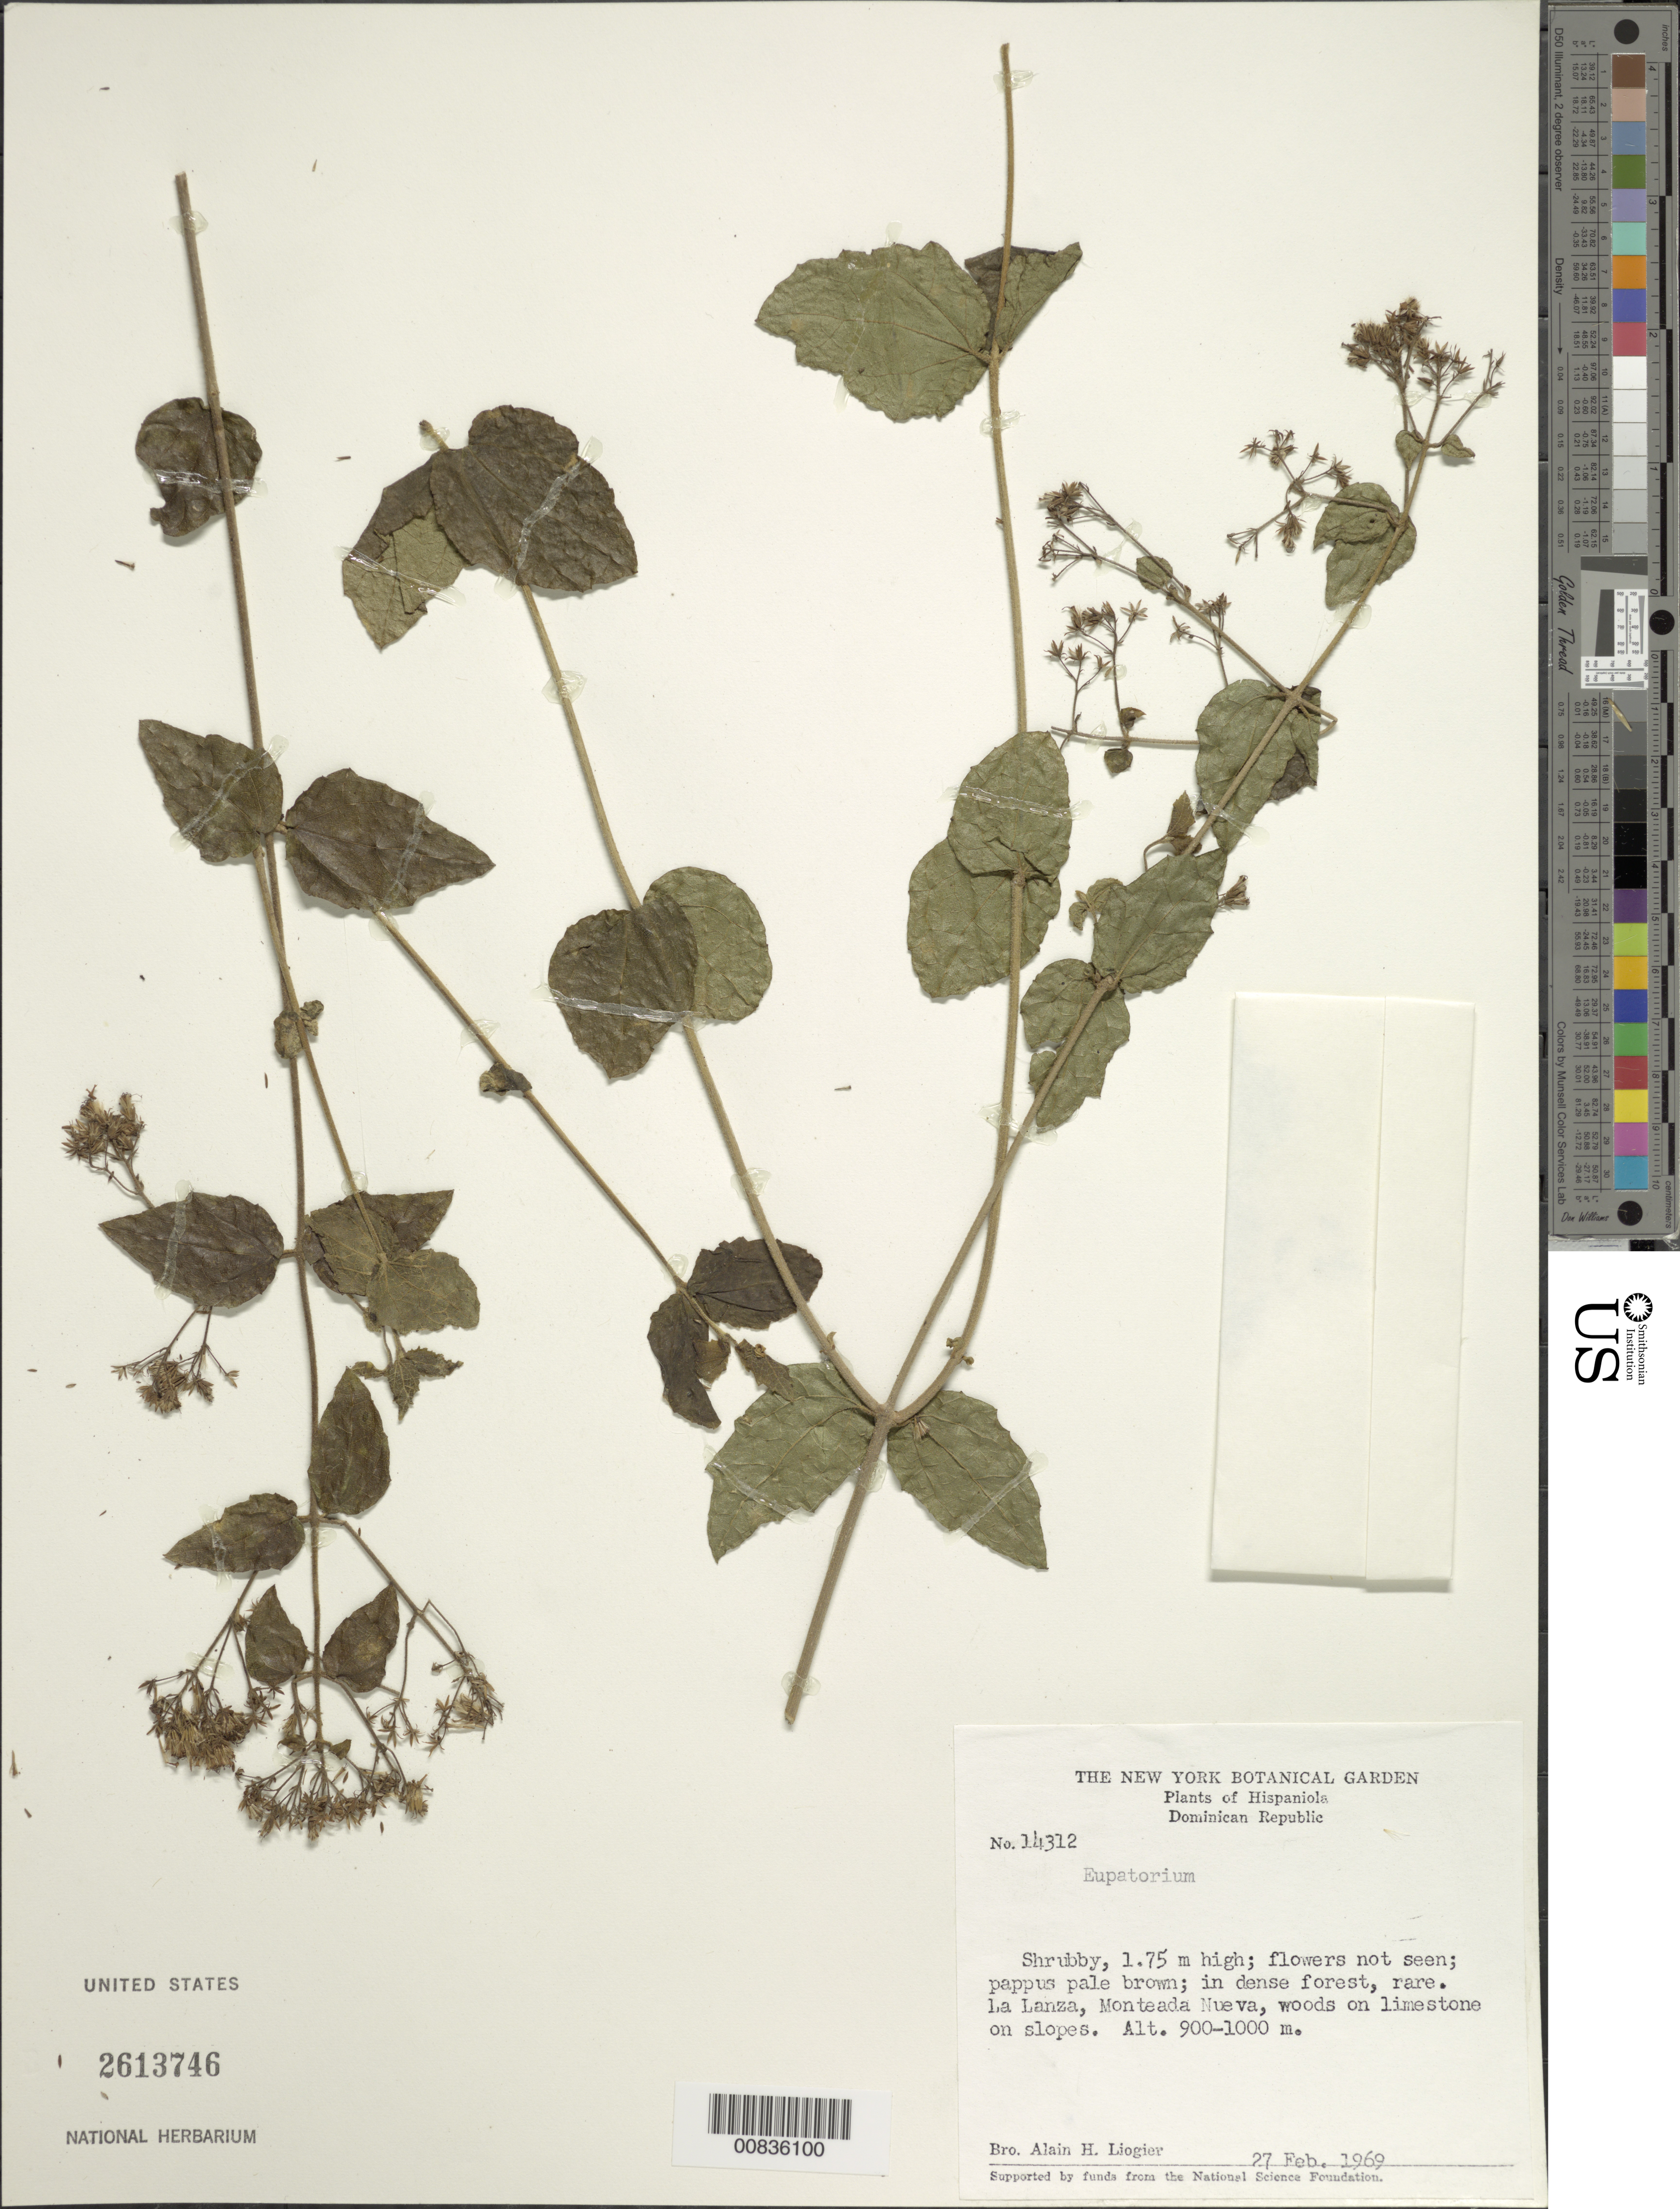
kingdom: Plantae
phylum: Tracheophyta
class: Magnoliopsida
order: Asterales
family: Asteraceae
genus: Koanophyllon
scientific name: Koanophyllon gracilipes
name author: (Urb.) R.M. King & H. Rob.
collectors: A. H. Liogier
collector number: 14312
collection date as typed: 27 Feb 1969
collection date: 1969-02-27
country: Dominican Republic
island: Hispaniola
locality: La Lanza, Monteada Nueva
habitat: In dense forest on limestone on slopes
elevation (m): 900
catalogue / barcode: US 2613746